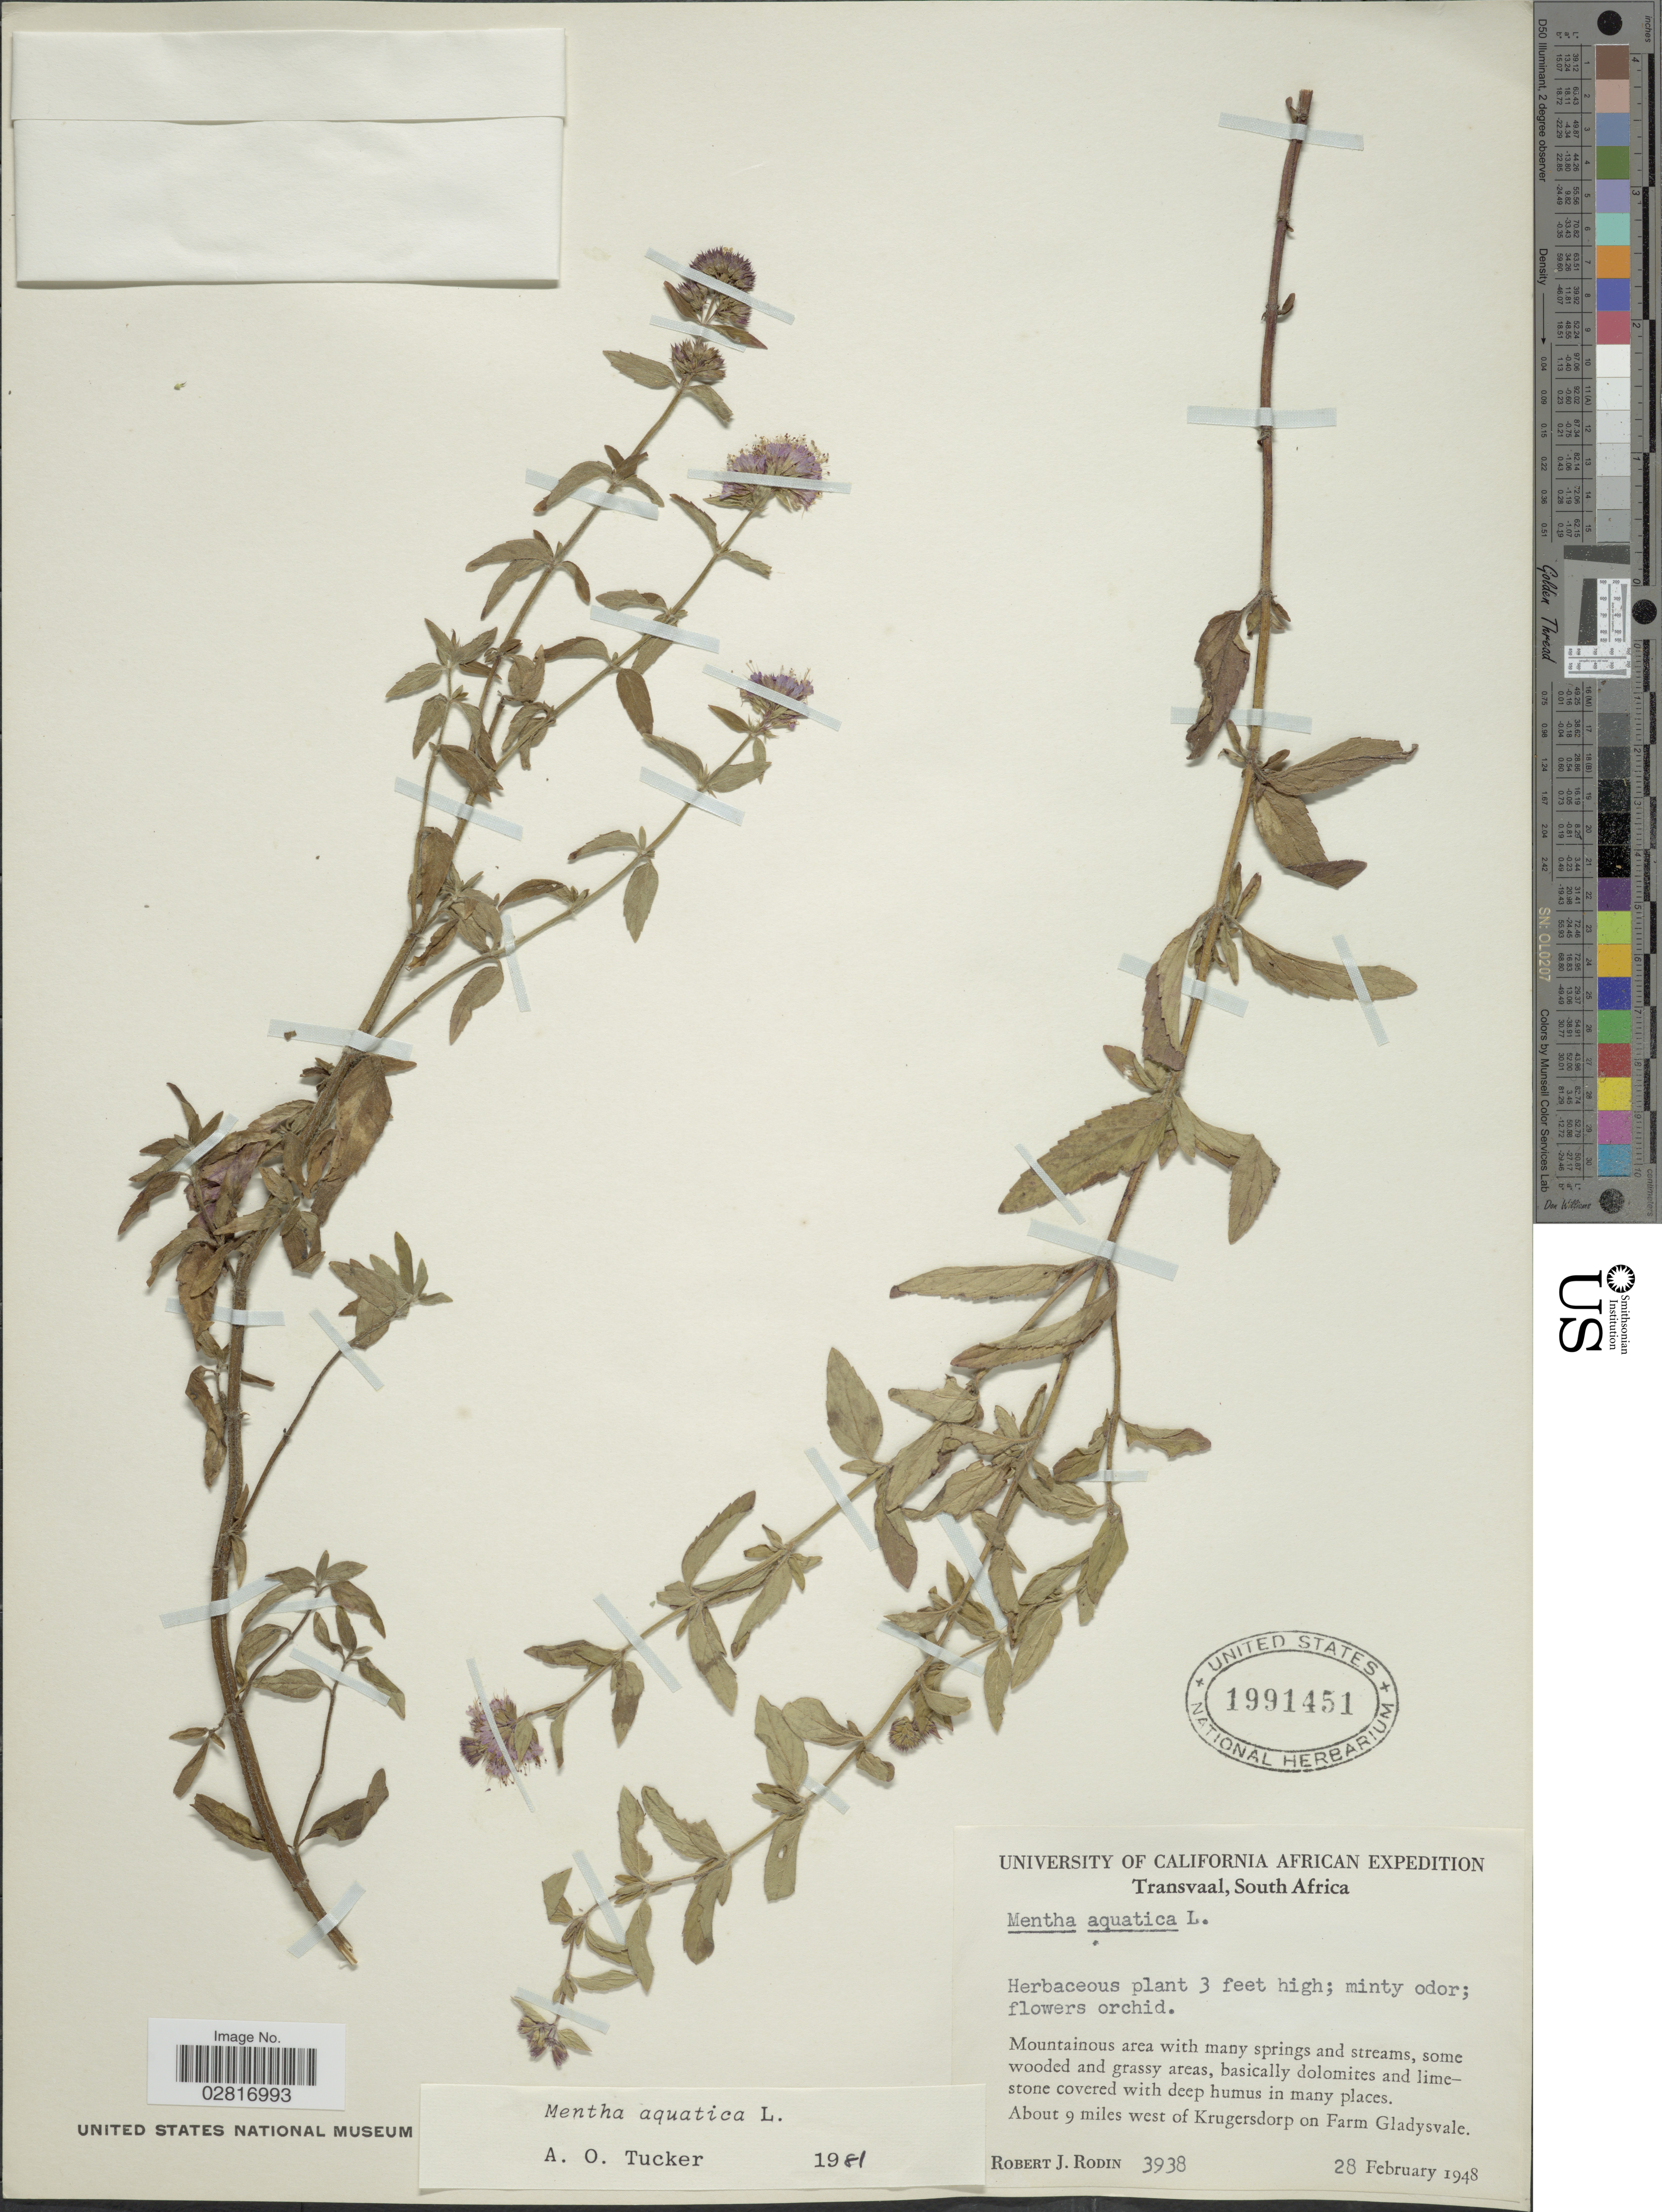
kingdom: Plantae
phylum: Tracheophyta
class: Magnoliopsida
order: Lamiales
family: Lamiaceae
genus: Mentha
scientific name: Mentha aquatica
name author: L.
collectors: R. J. Rodin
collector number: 3938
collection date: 1948-02-28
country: South Africa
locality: Transvaal, about 9 miles west of Krugersdorp on Farm Gladysvale.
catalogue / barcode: US 1991451